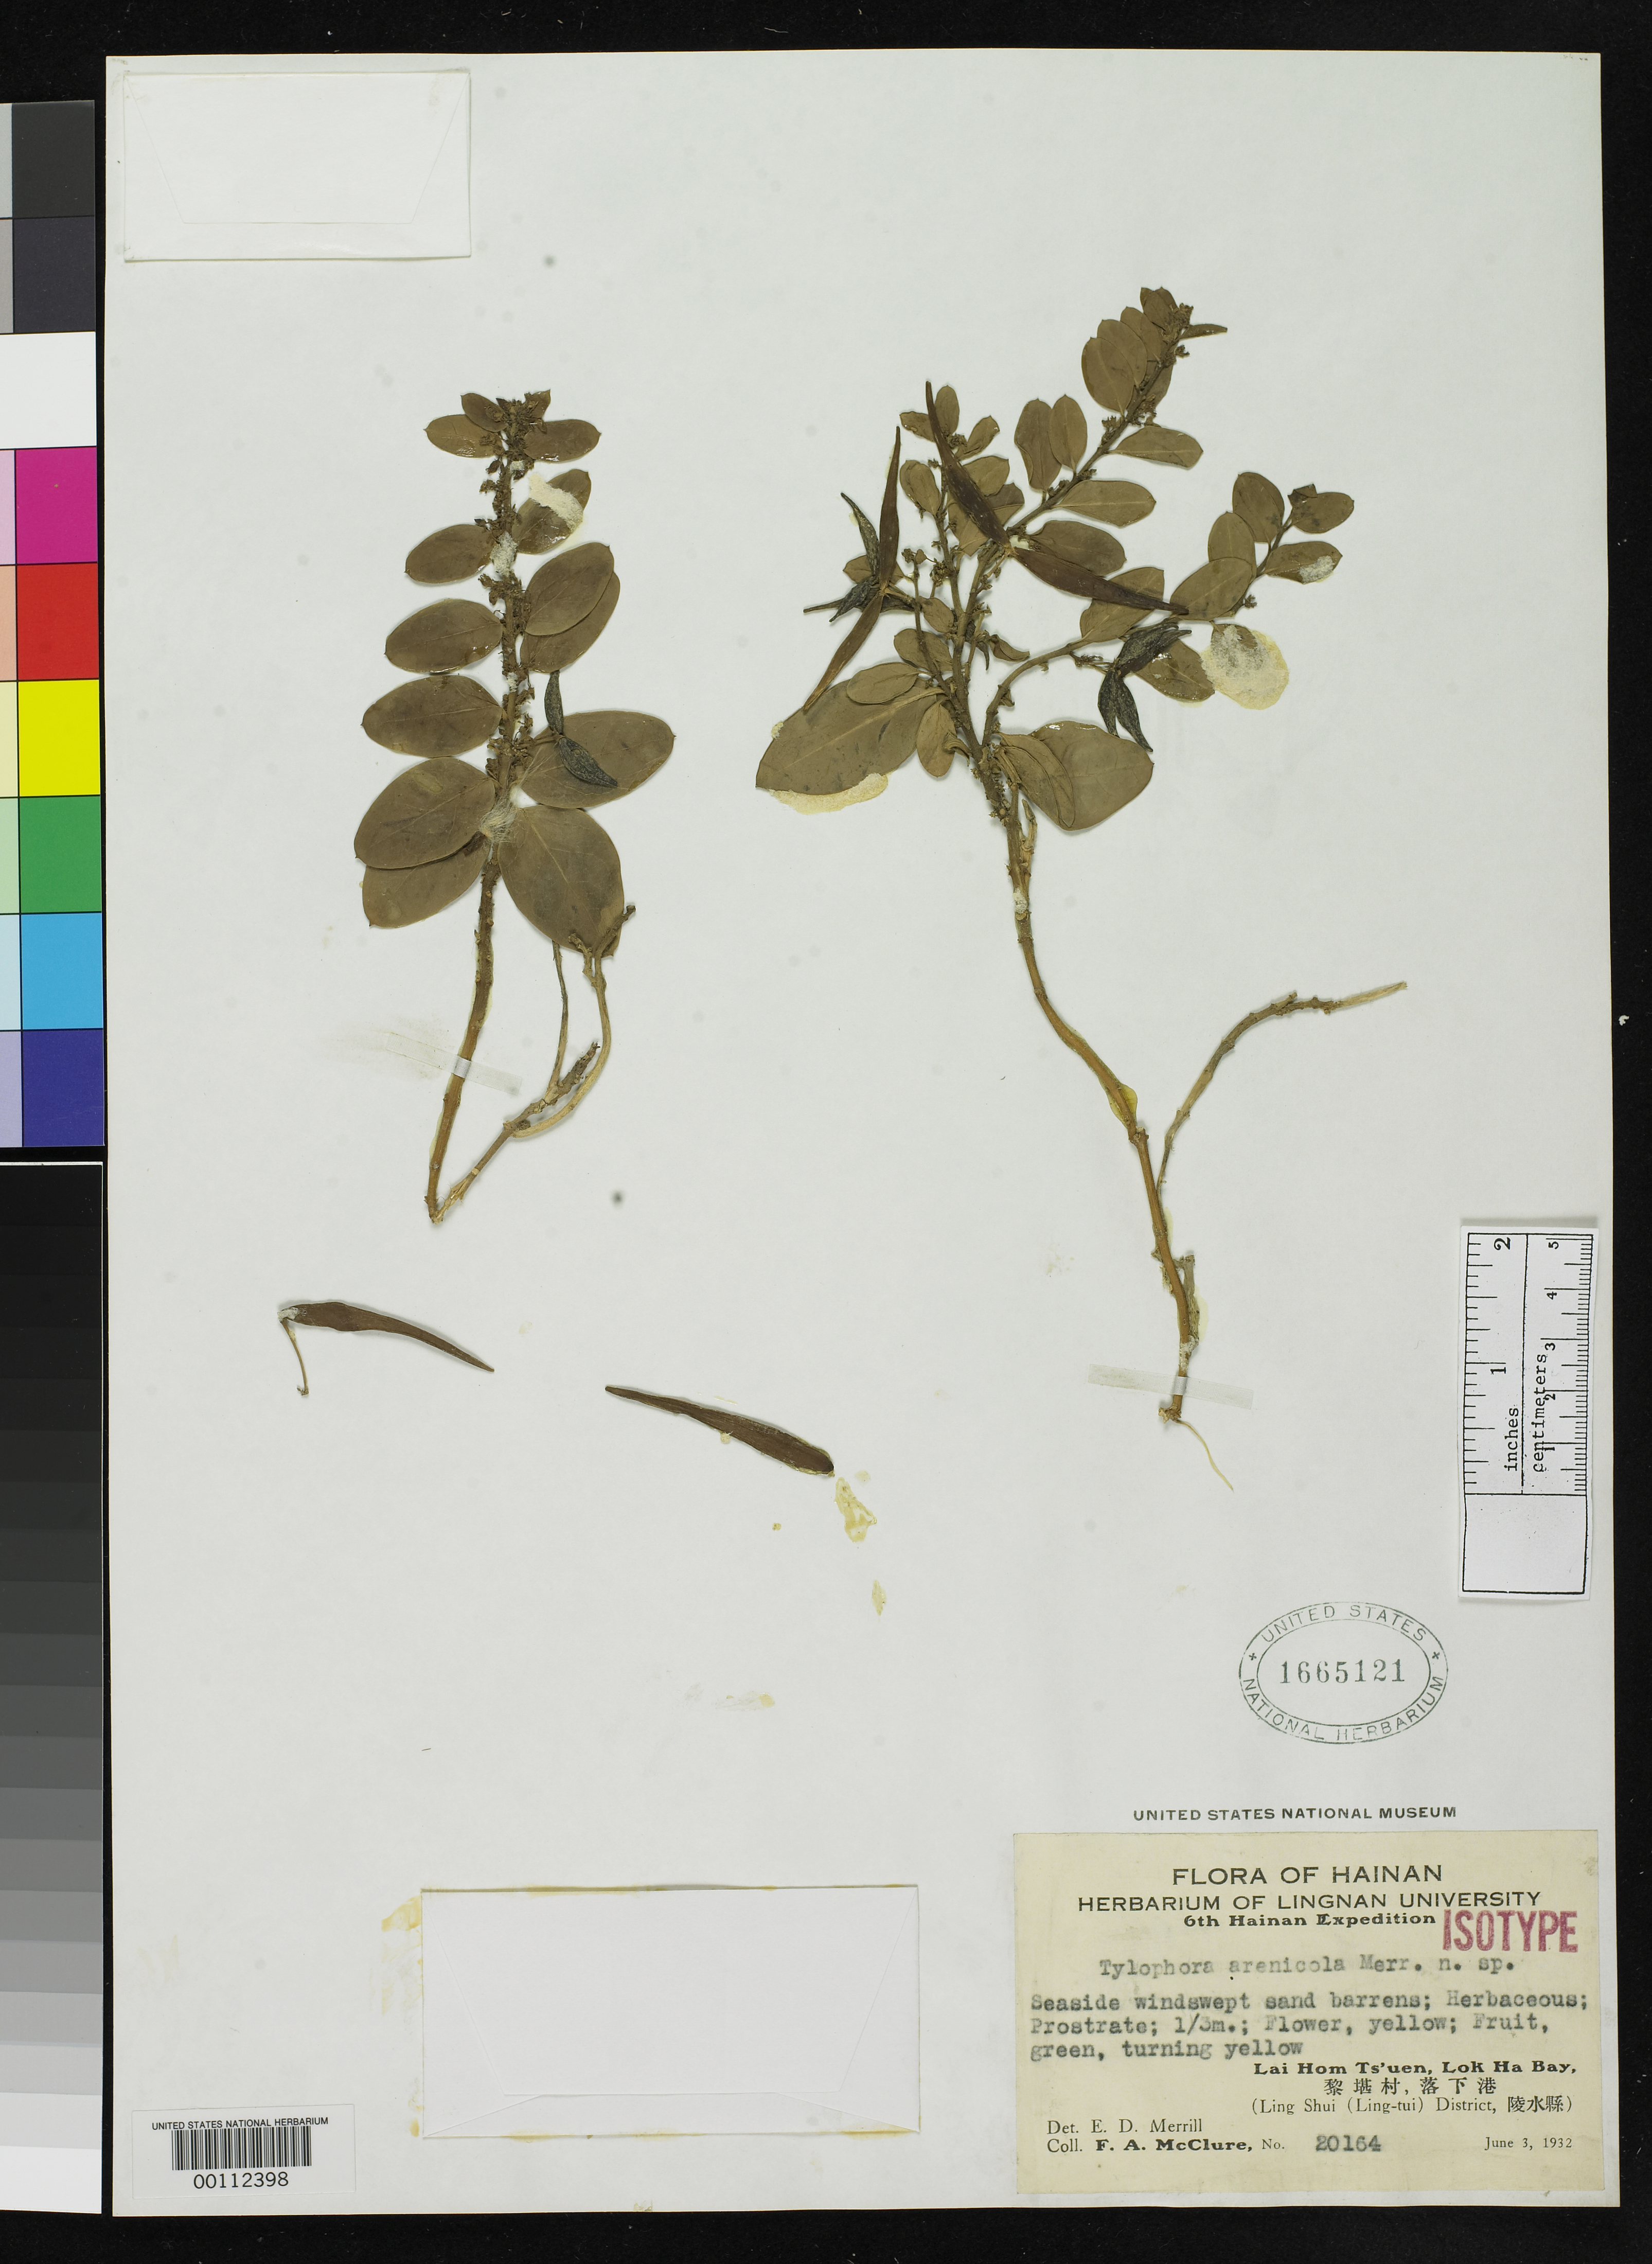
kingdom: Plantae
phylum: Tracheophyta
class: Magnoliopsida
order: Gentianales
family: Apocynaceae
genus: Tylophora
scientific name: Tylophora arenicola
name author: Merr.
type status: Isotype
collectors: F. A. McClure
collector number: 20164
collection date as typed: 03 Jun 1932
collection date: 1932-06-03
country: China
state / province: Henan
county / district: Ling Shui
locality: Lai Hom Ts'uen, Lok Ha Bay.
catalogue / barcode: US 1665121